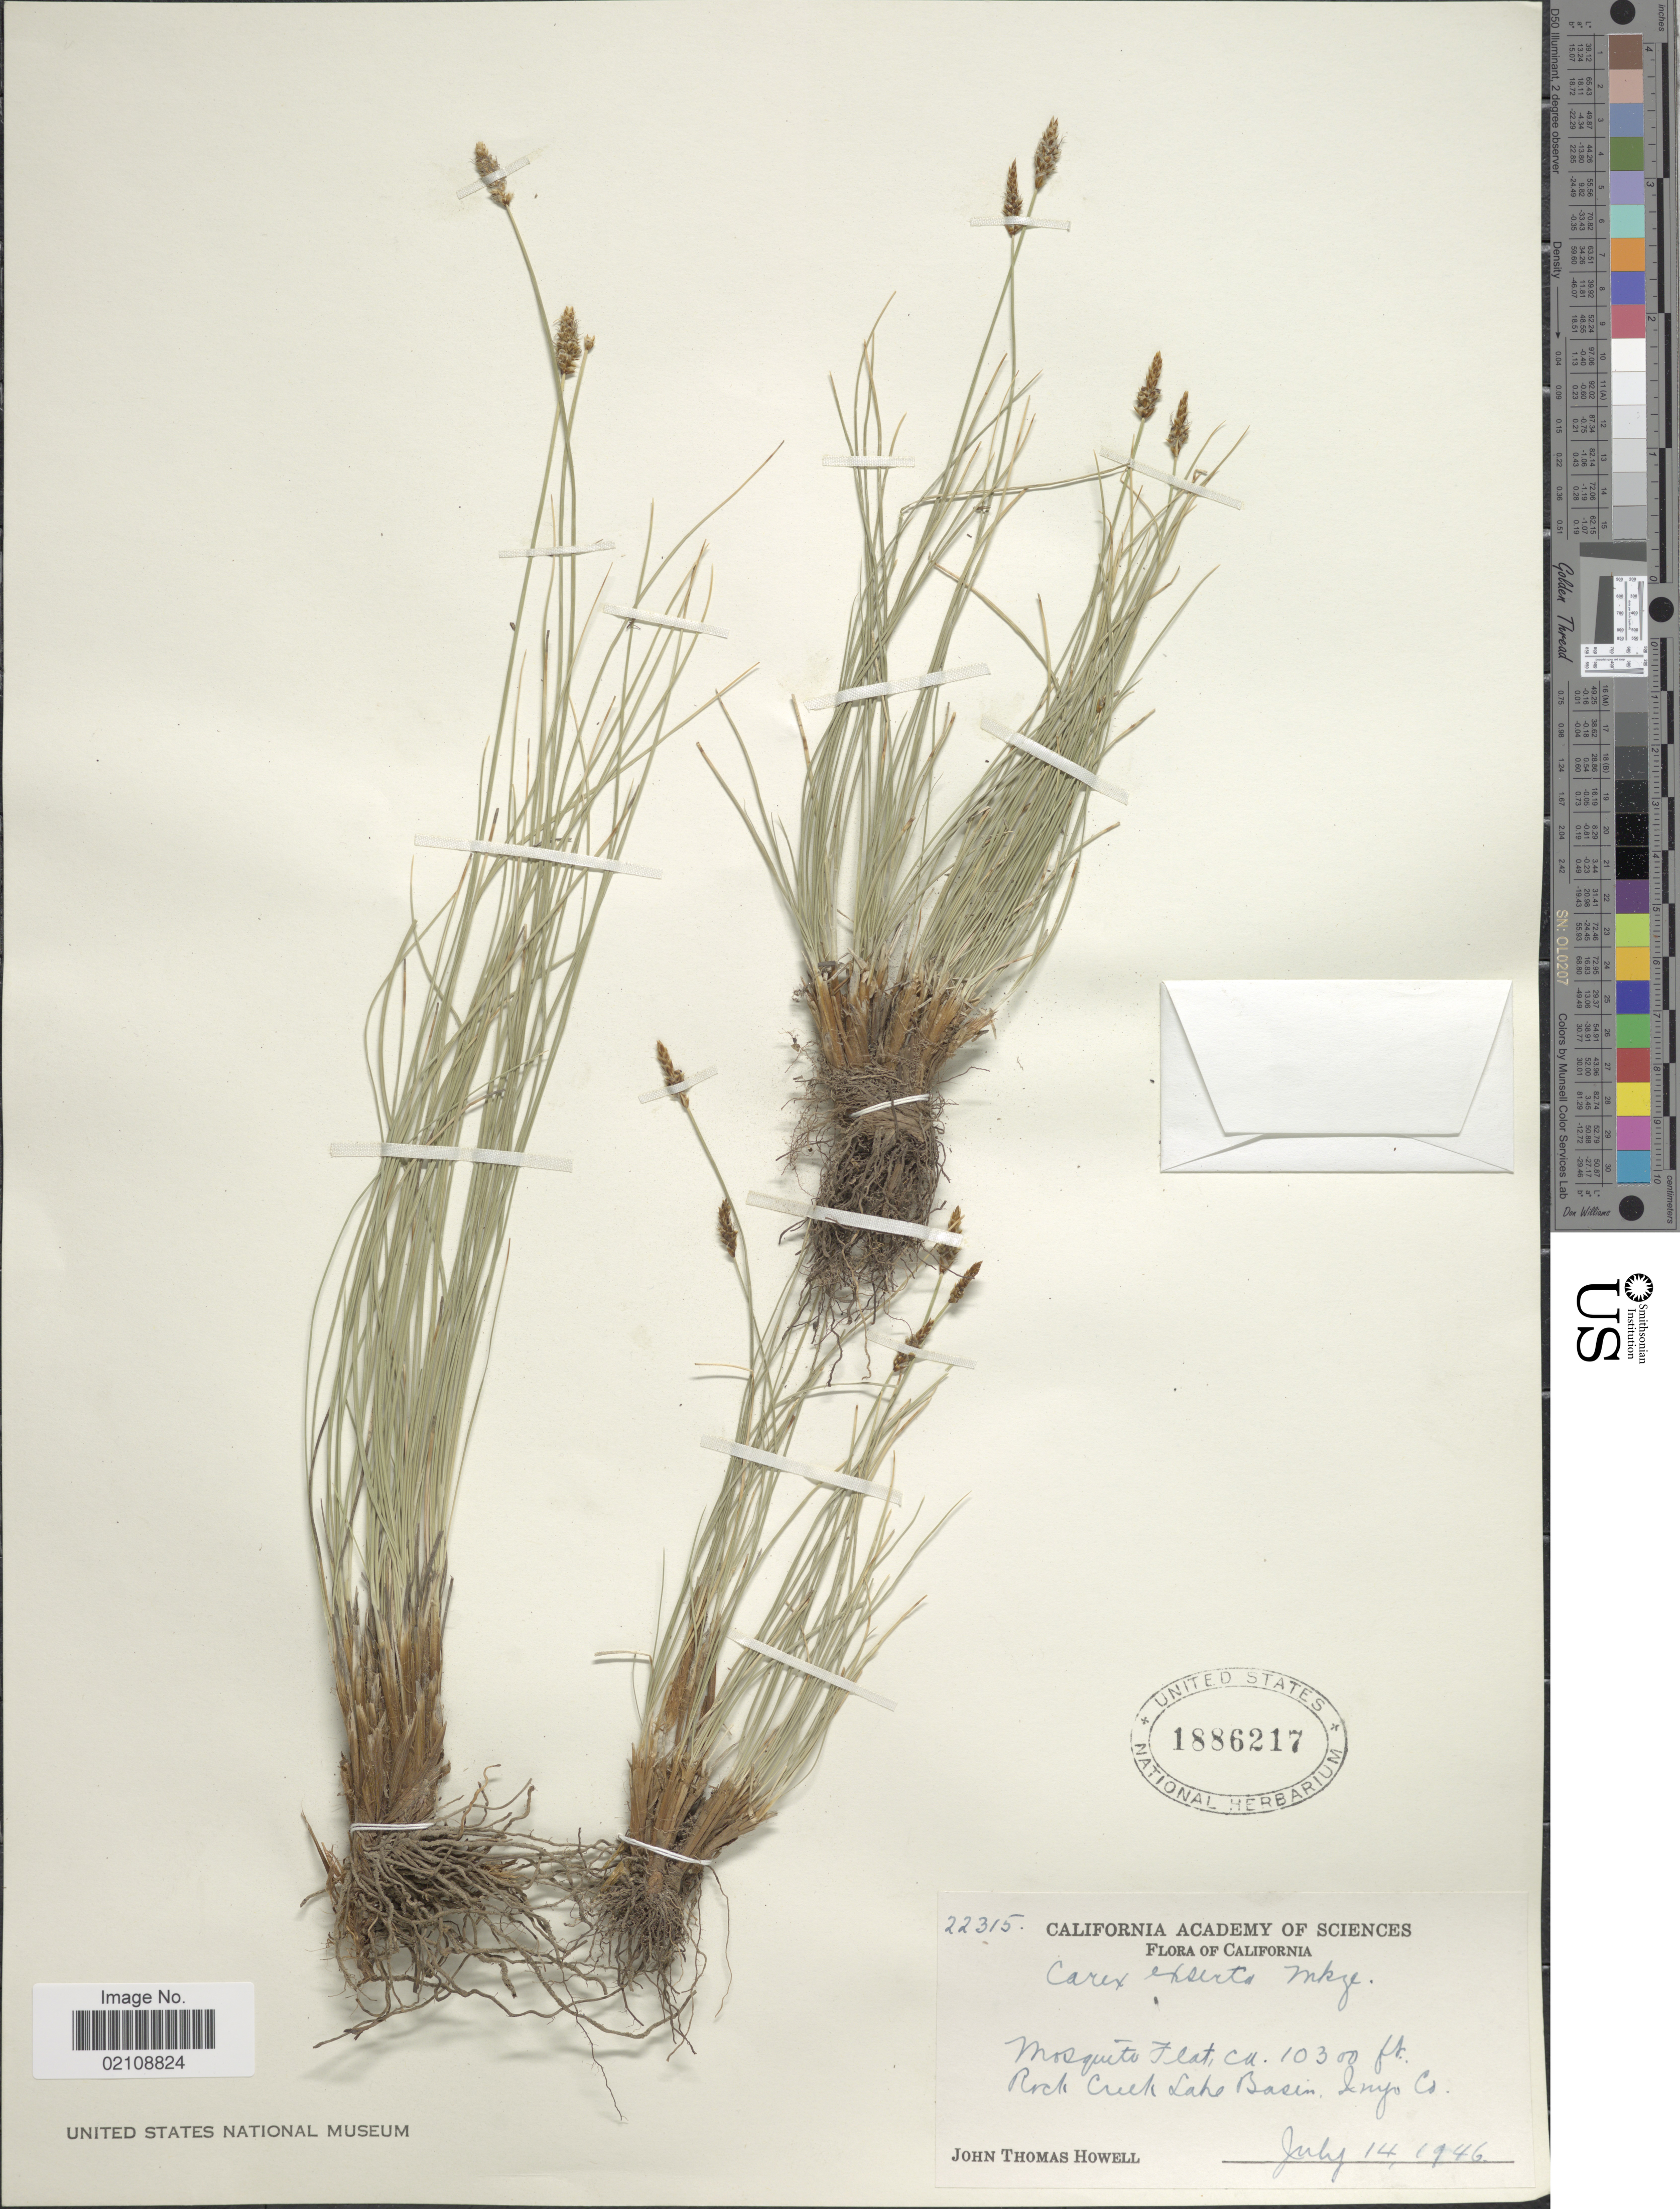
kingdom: Plantae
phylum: Tracheophyta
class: Liliopsida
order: Poales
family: Cyperaceae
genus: Carex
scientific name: Carex filifolia var. erostrata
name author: Kük.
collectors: J. T. Howell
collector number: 22315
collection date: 1946-07-14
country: United States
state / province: California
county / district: Inyo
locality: Mosquito Flat, Rock Creek Lake Basin, Inyo Co.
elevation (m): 3139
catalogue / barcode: US 1886217